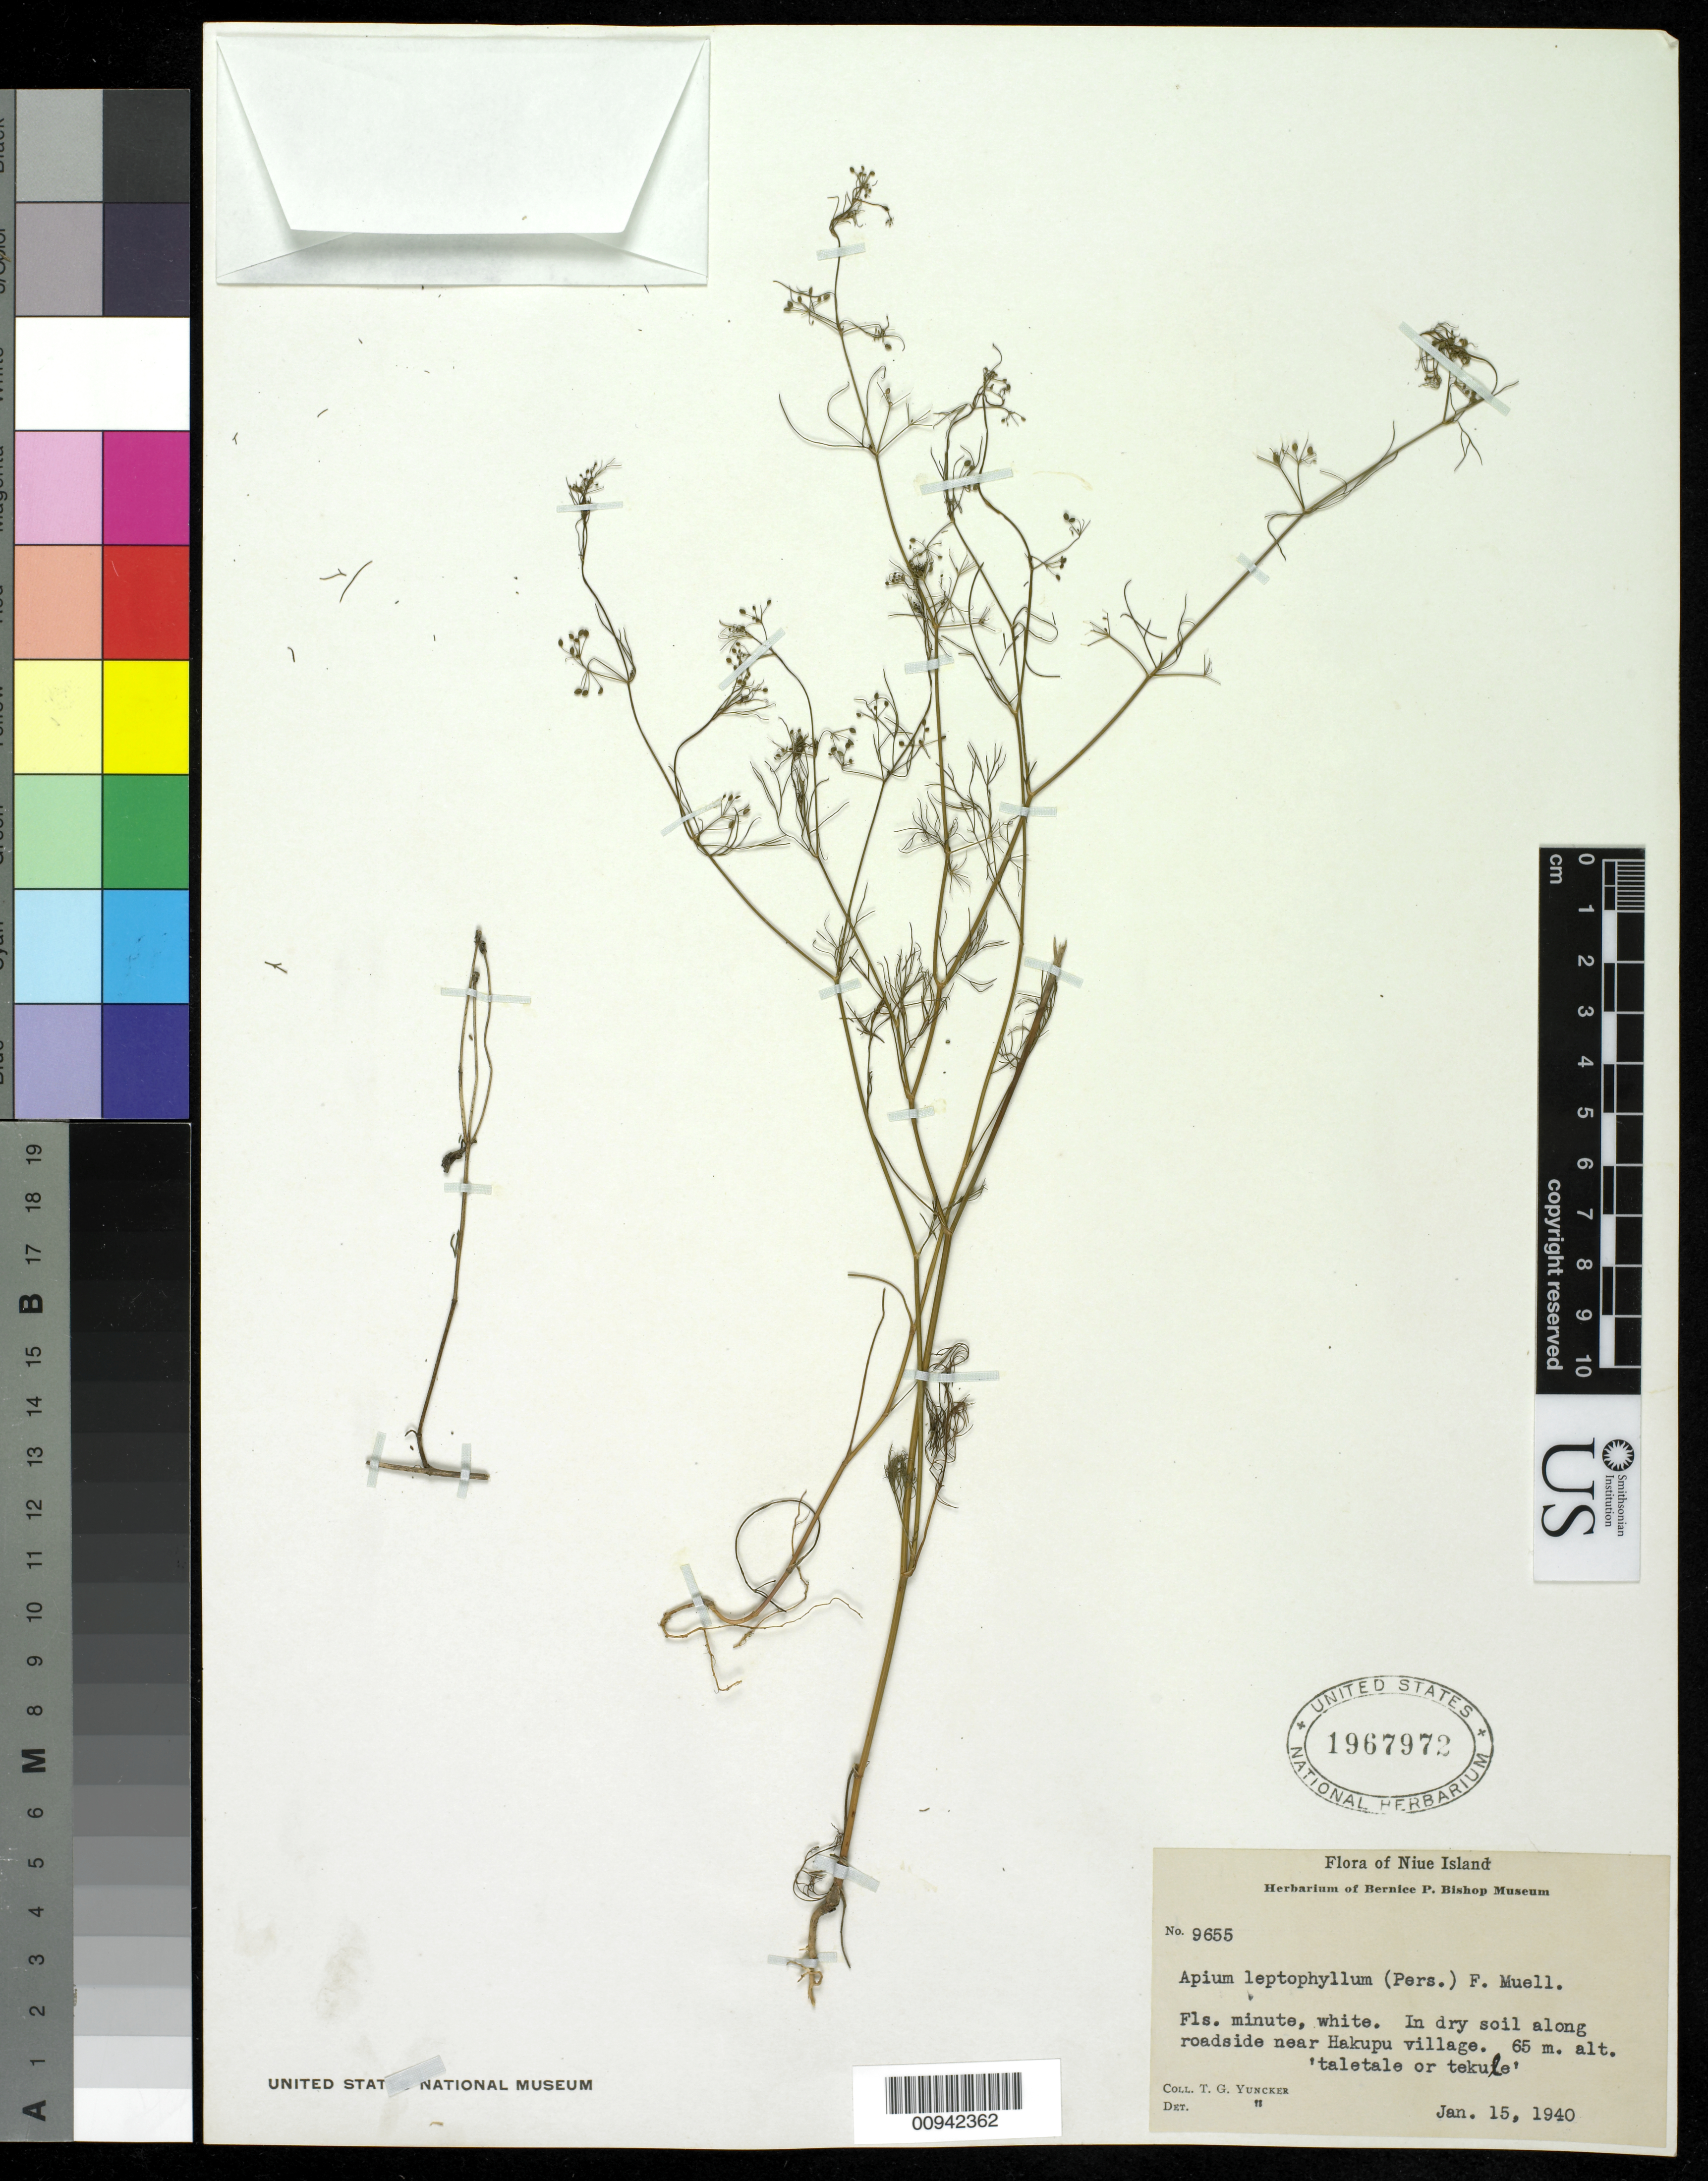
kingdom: Plantae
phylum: Tracheophyta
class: Magnoliopsida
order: Apiales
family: Apiaceae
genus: Apium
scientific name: Apium leptophyllum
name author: (Pers.) F. Muell. ex Benth.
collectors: T. G. Yuncker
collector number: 9655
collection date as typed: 15 Jan 1940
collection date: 1940-01-15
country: Niue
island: Niue I.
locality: along roadside near Hakupu village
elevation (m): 65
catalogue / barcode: US 1967972